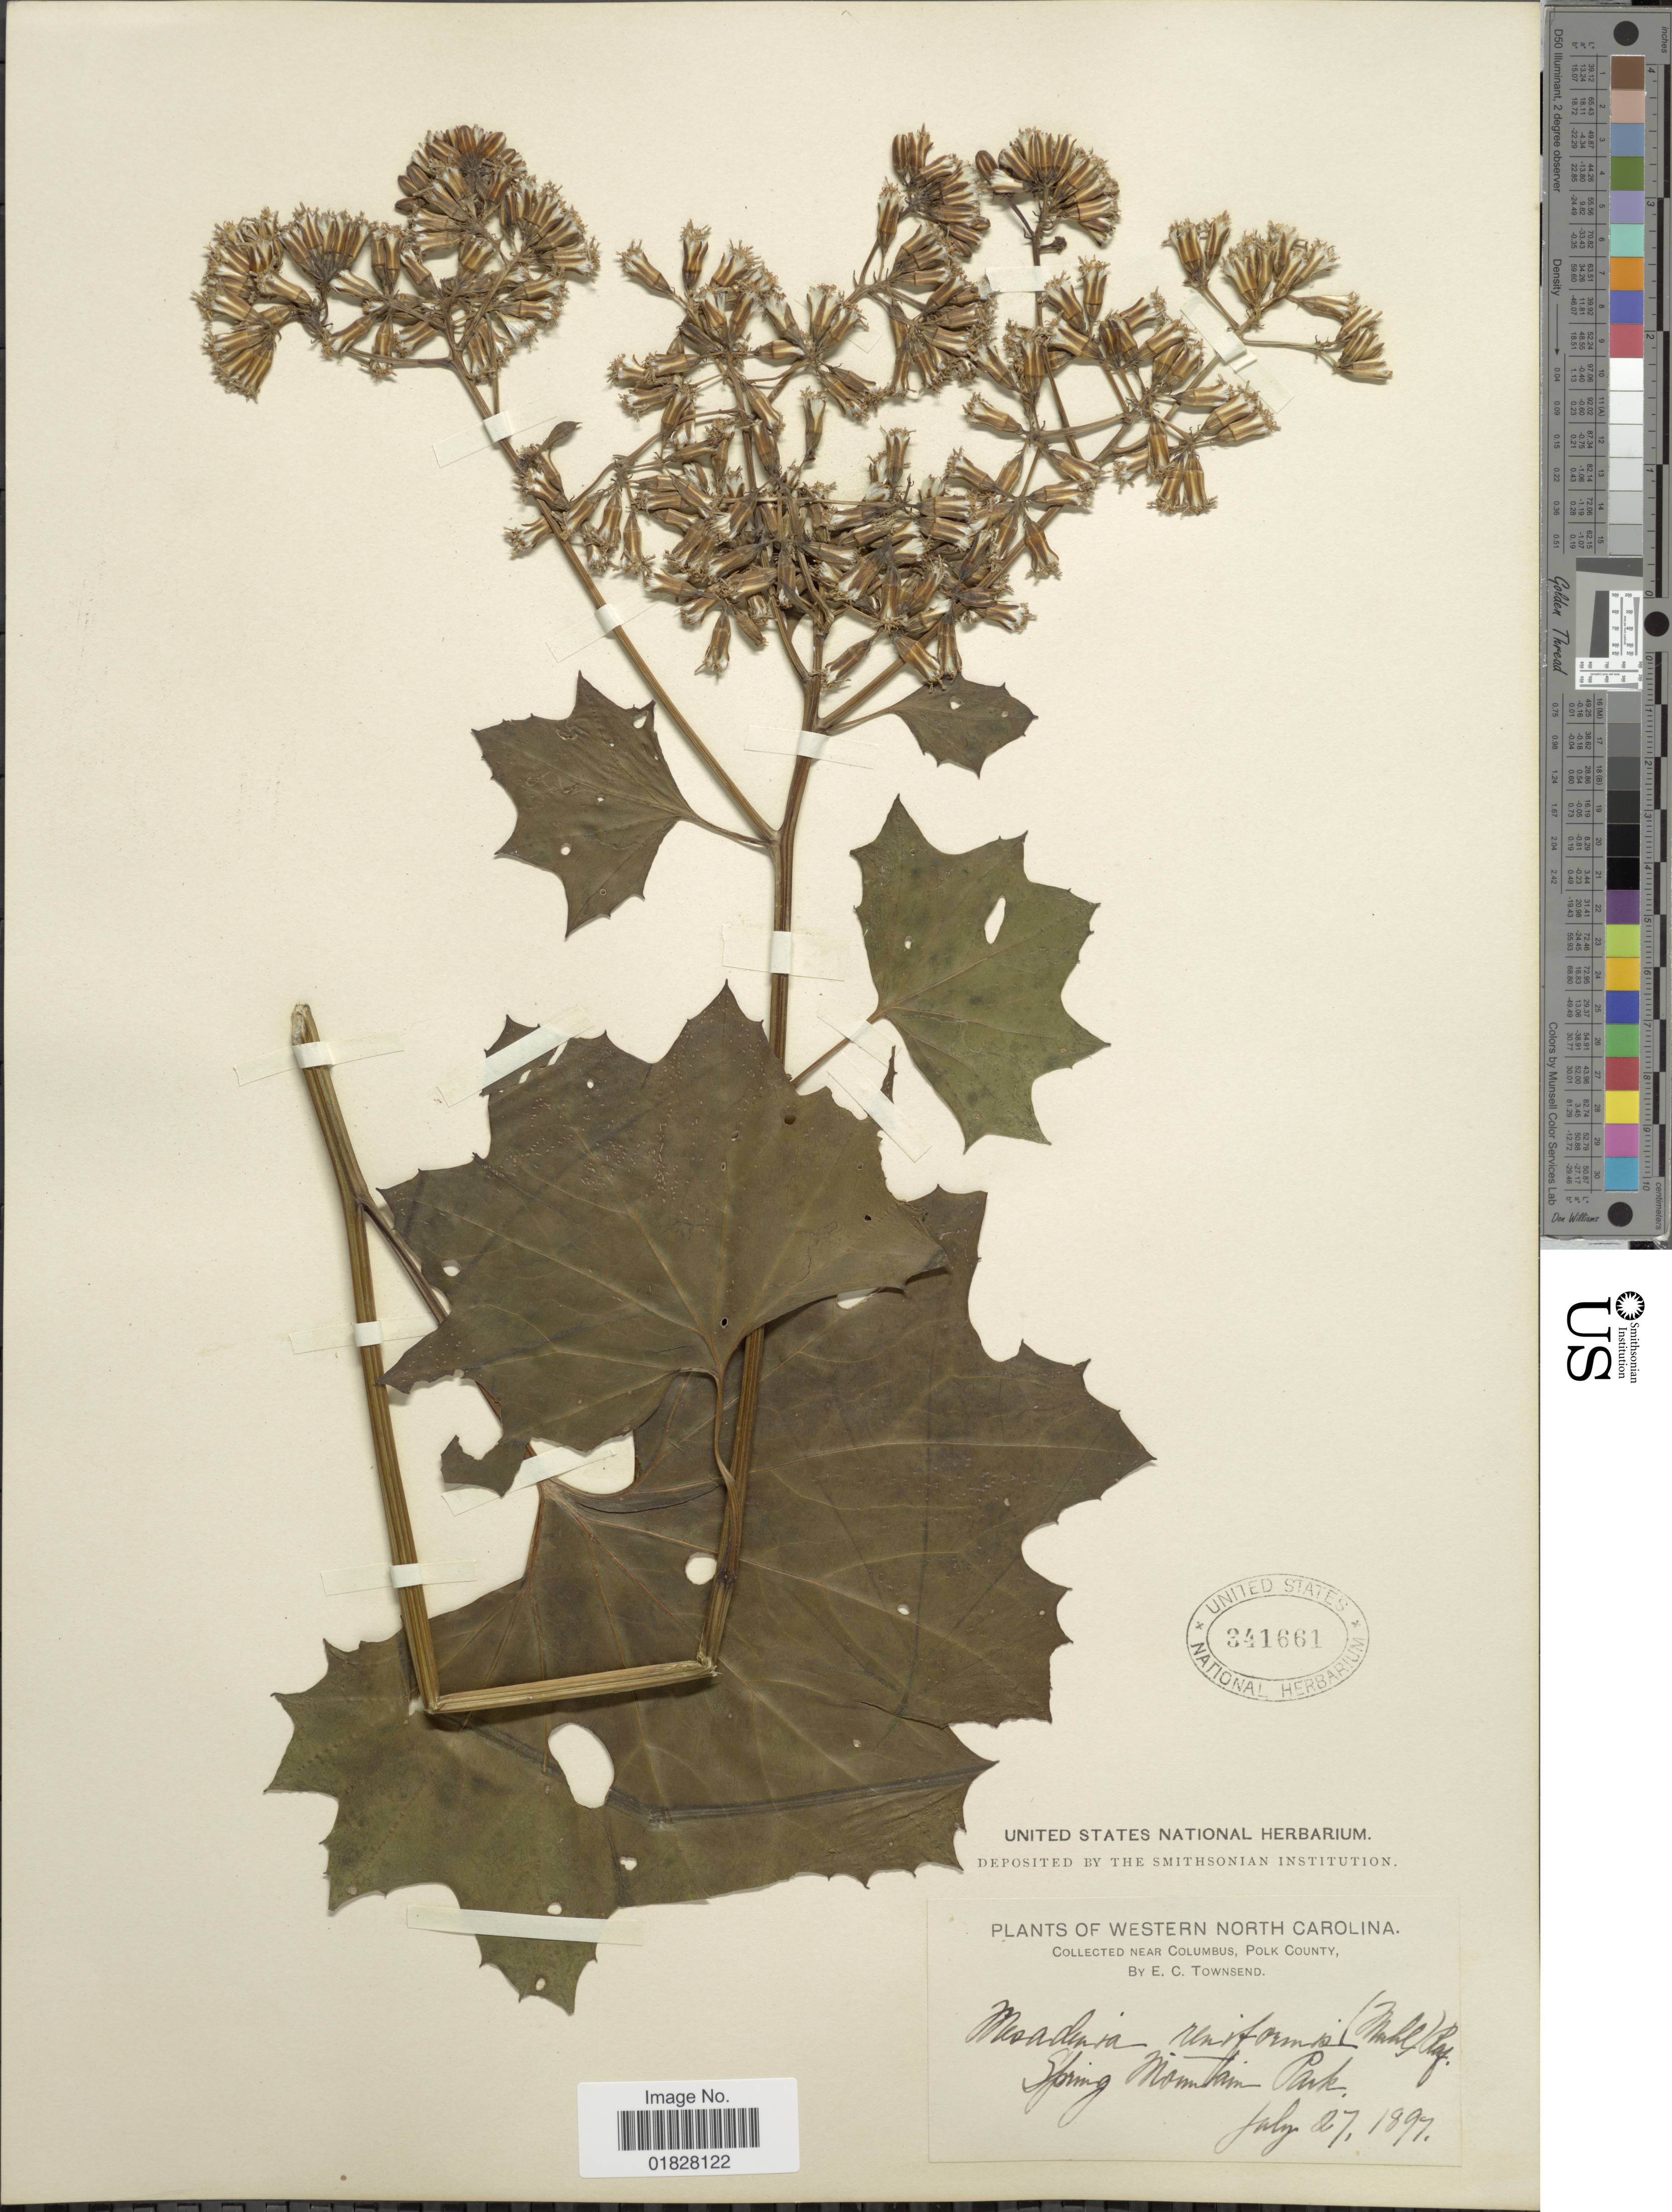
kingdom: Plantae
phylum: Tracheophyta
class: Magnoliopsida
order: Asterales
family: Asteraceae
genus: Arnoglossum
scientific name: Arnoglossum reniforme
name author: (Hook.) H. Rob.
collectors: E. C. Townsend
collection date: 1897-07-27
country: United States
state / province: North Carolina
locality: Western North Carolina. Spring Mountain Park. Near Columbus, Polk County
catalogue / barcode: US 341661